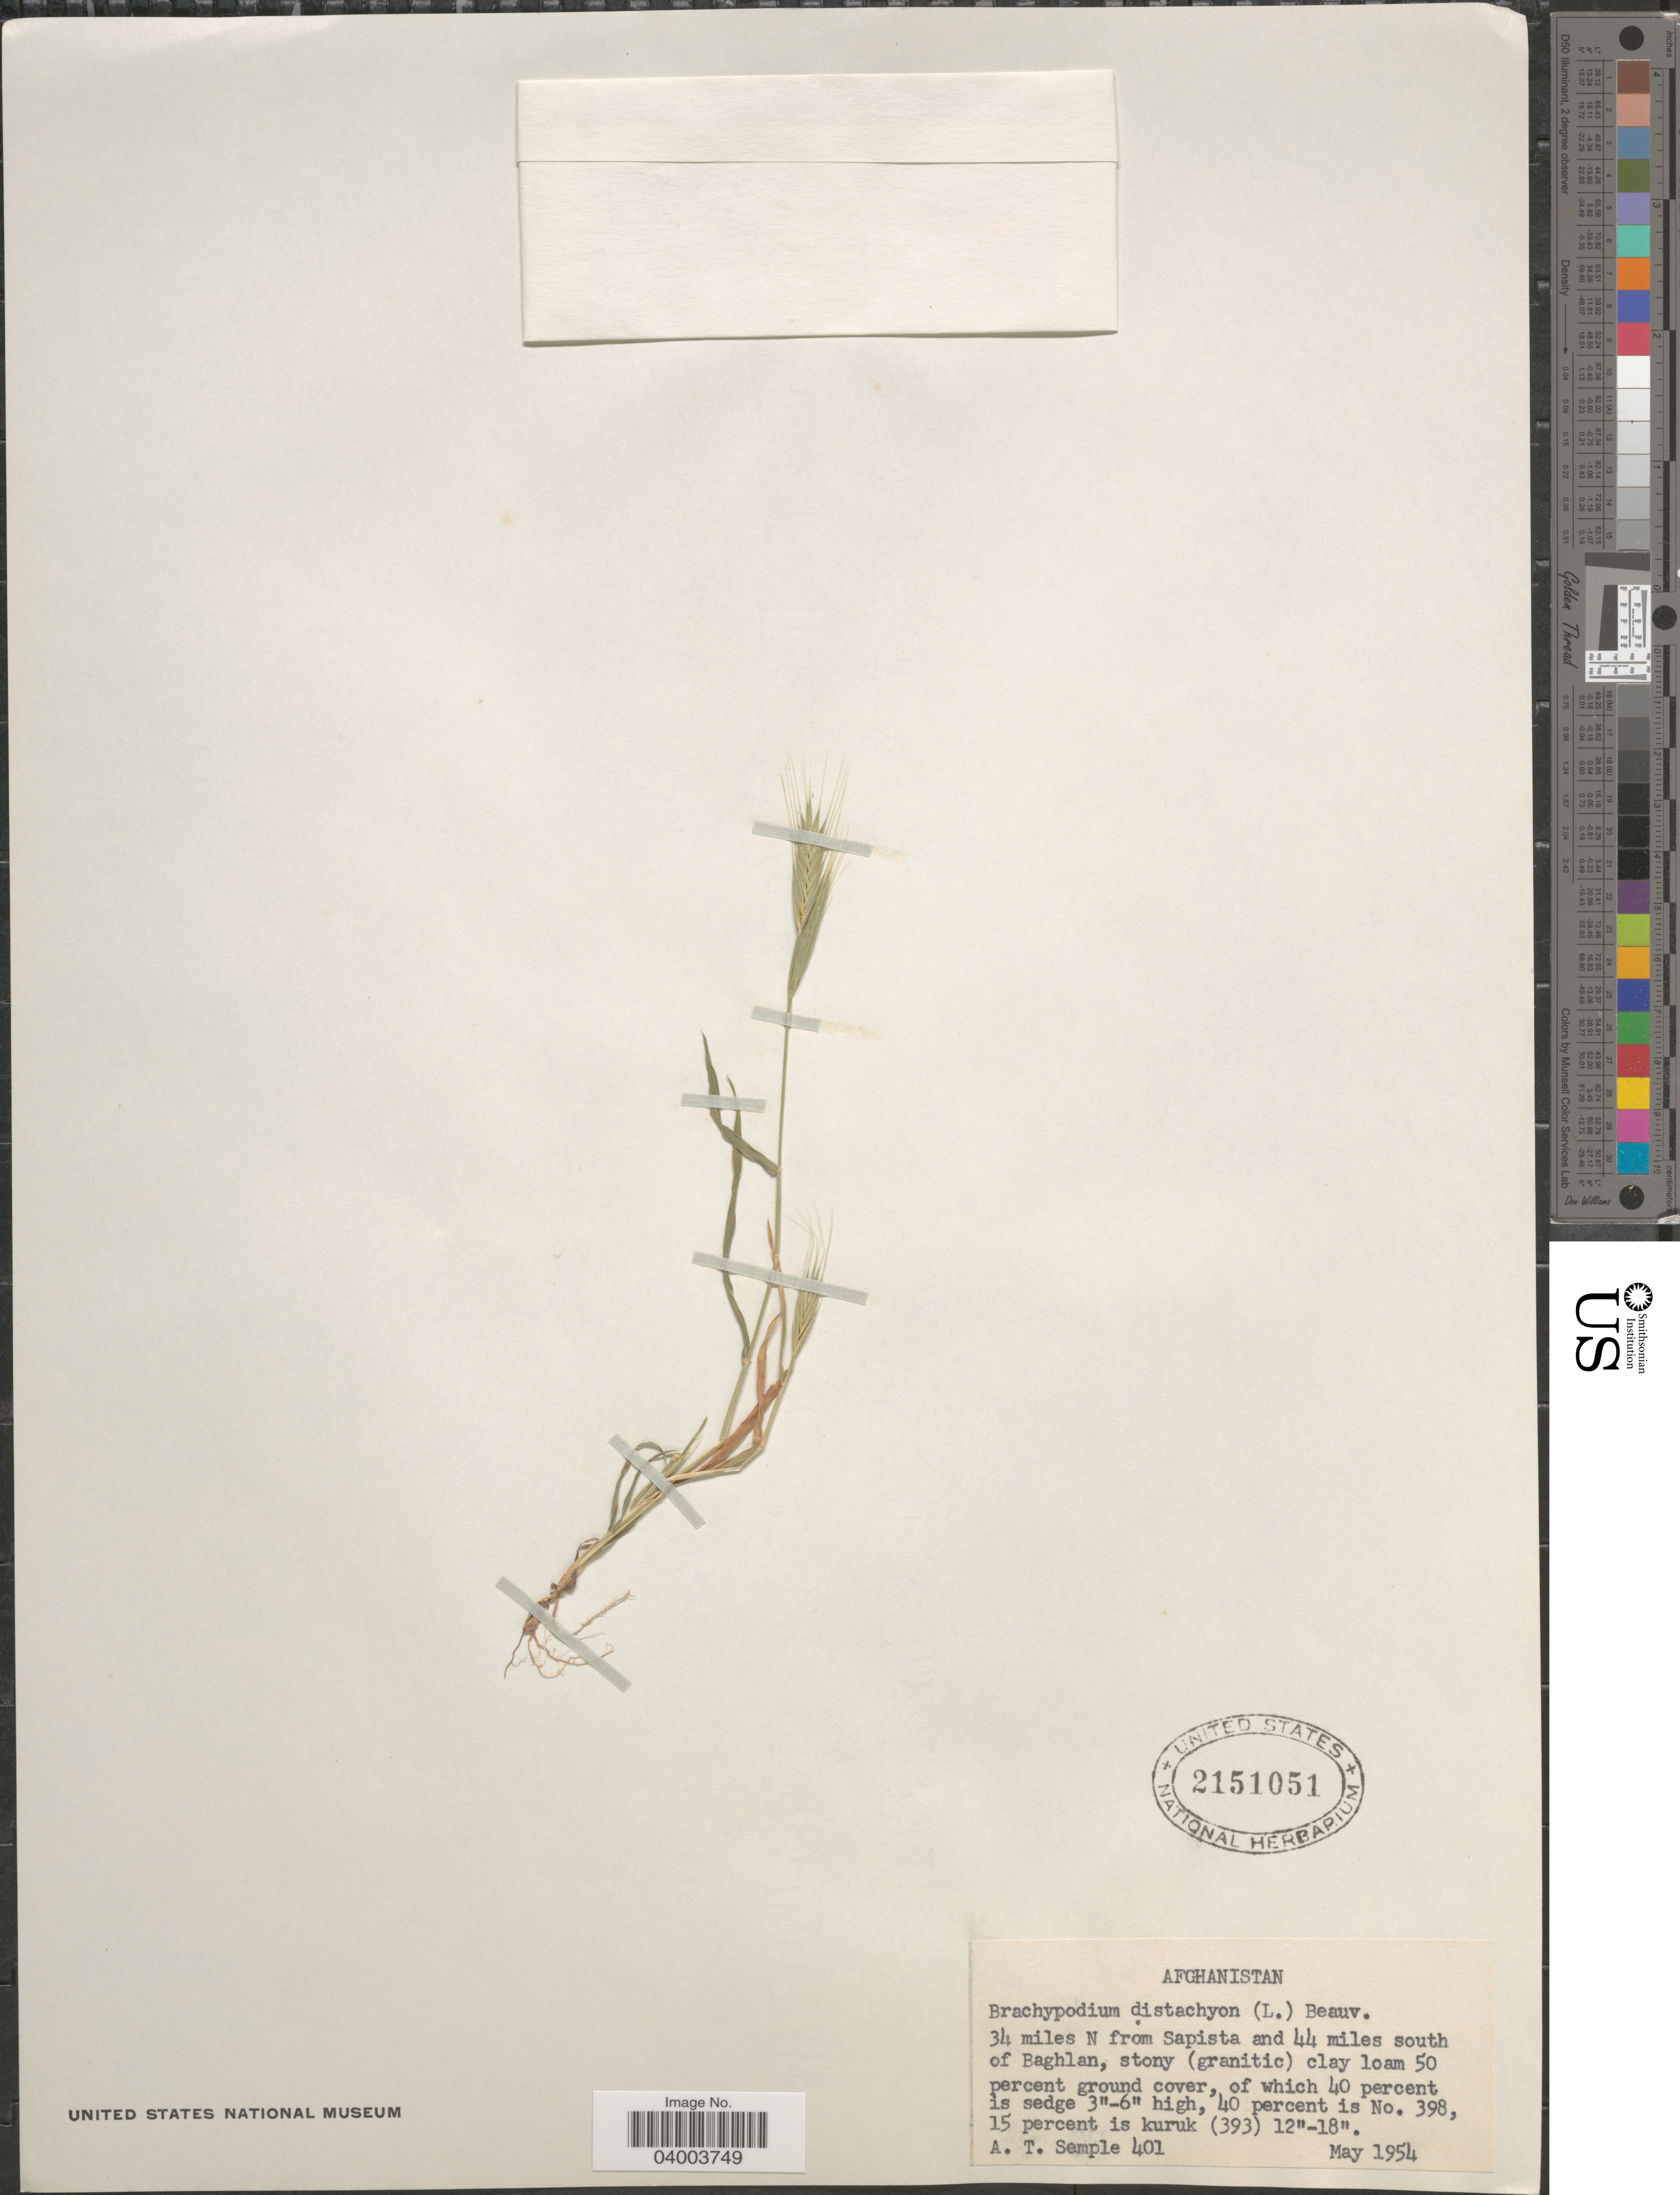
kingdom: Plantae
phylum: Tracheophyta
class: Liliopsida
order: Poales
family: Poaceae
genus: Brachypodium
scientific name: Brachypodium distachyon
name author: (L.) P. Beauv.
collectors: A. Semple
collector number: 401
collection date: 1954-05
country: Afghanistan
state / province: Baghlan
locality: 34 miles N from Sapista and 44 miles south of Baghlan.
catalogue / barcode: US 2151051